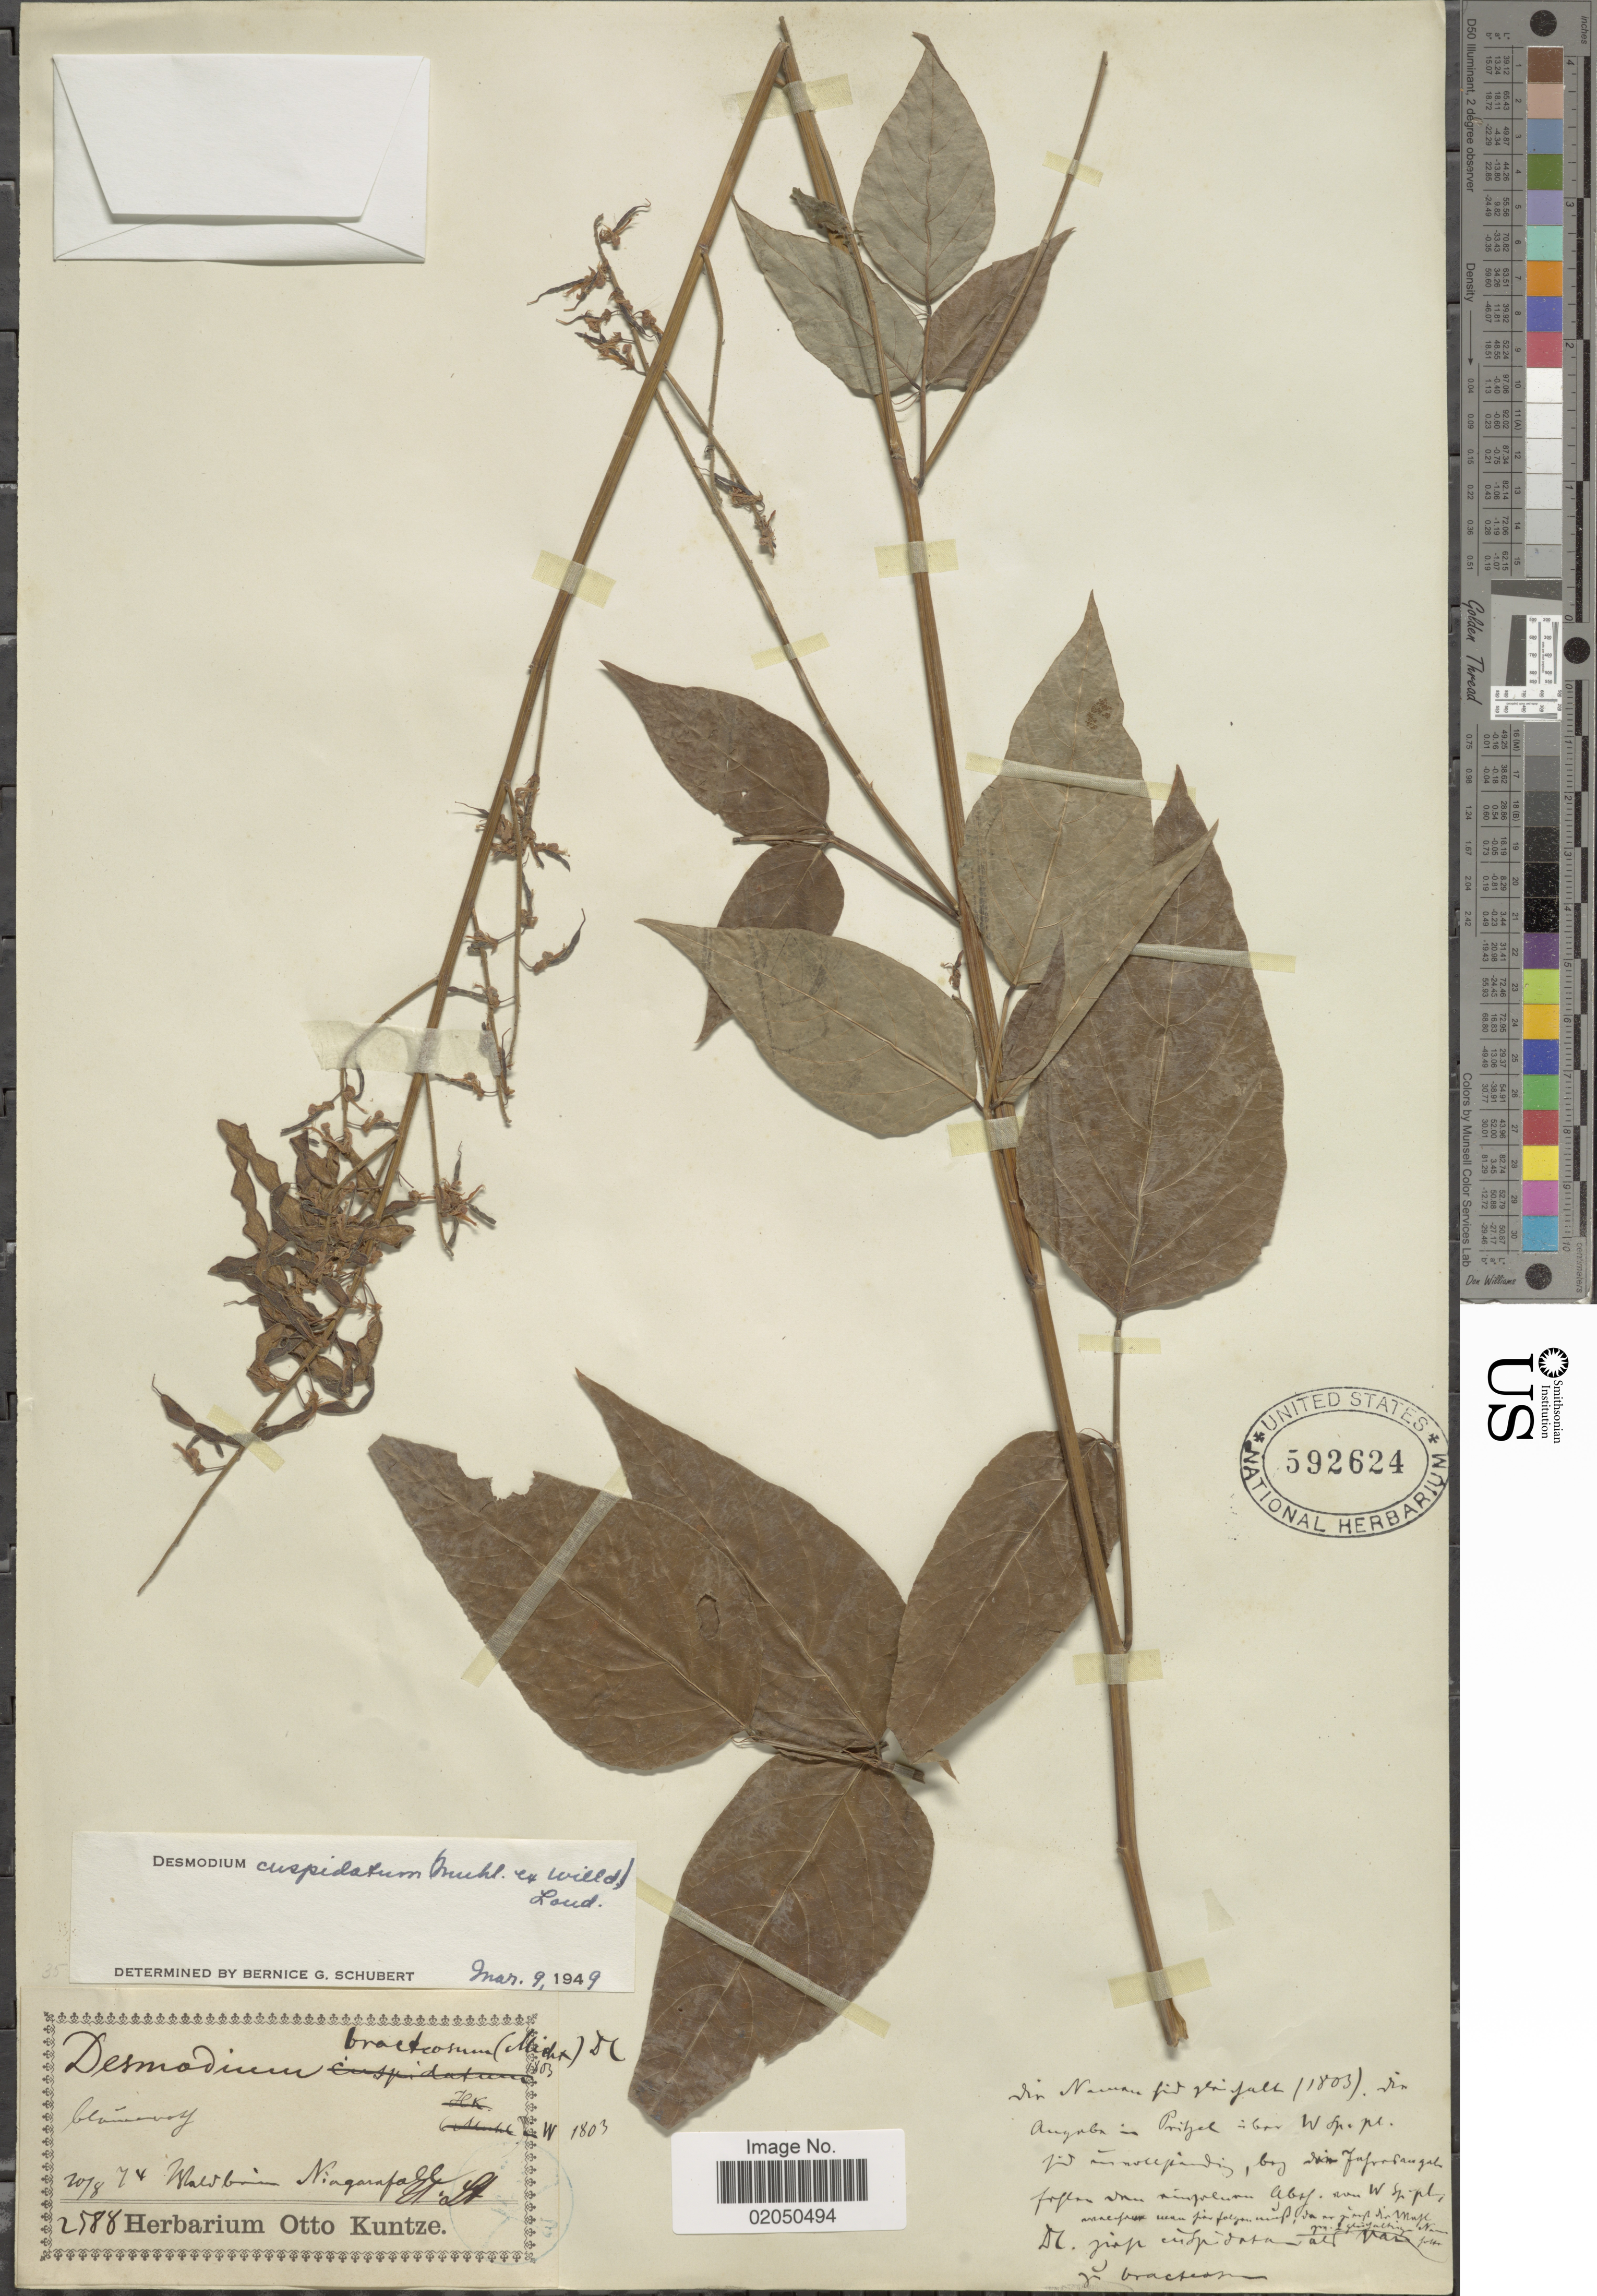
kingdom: Plantae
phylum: Tracheophyta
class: Magnoliopsida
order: Fabales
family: Fabaceae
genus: Desmodium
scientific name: Desmodium cuspidatum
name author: (Muhl. ex Willd.) Loudon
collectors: ex herb. Otto Kuntze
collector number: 2588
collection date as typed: Transcribed d/m/y: 20/8/74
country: Canada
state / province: Ontario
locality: Niagara falls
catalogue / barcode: US 592624